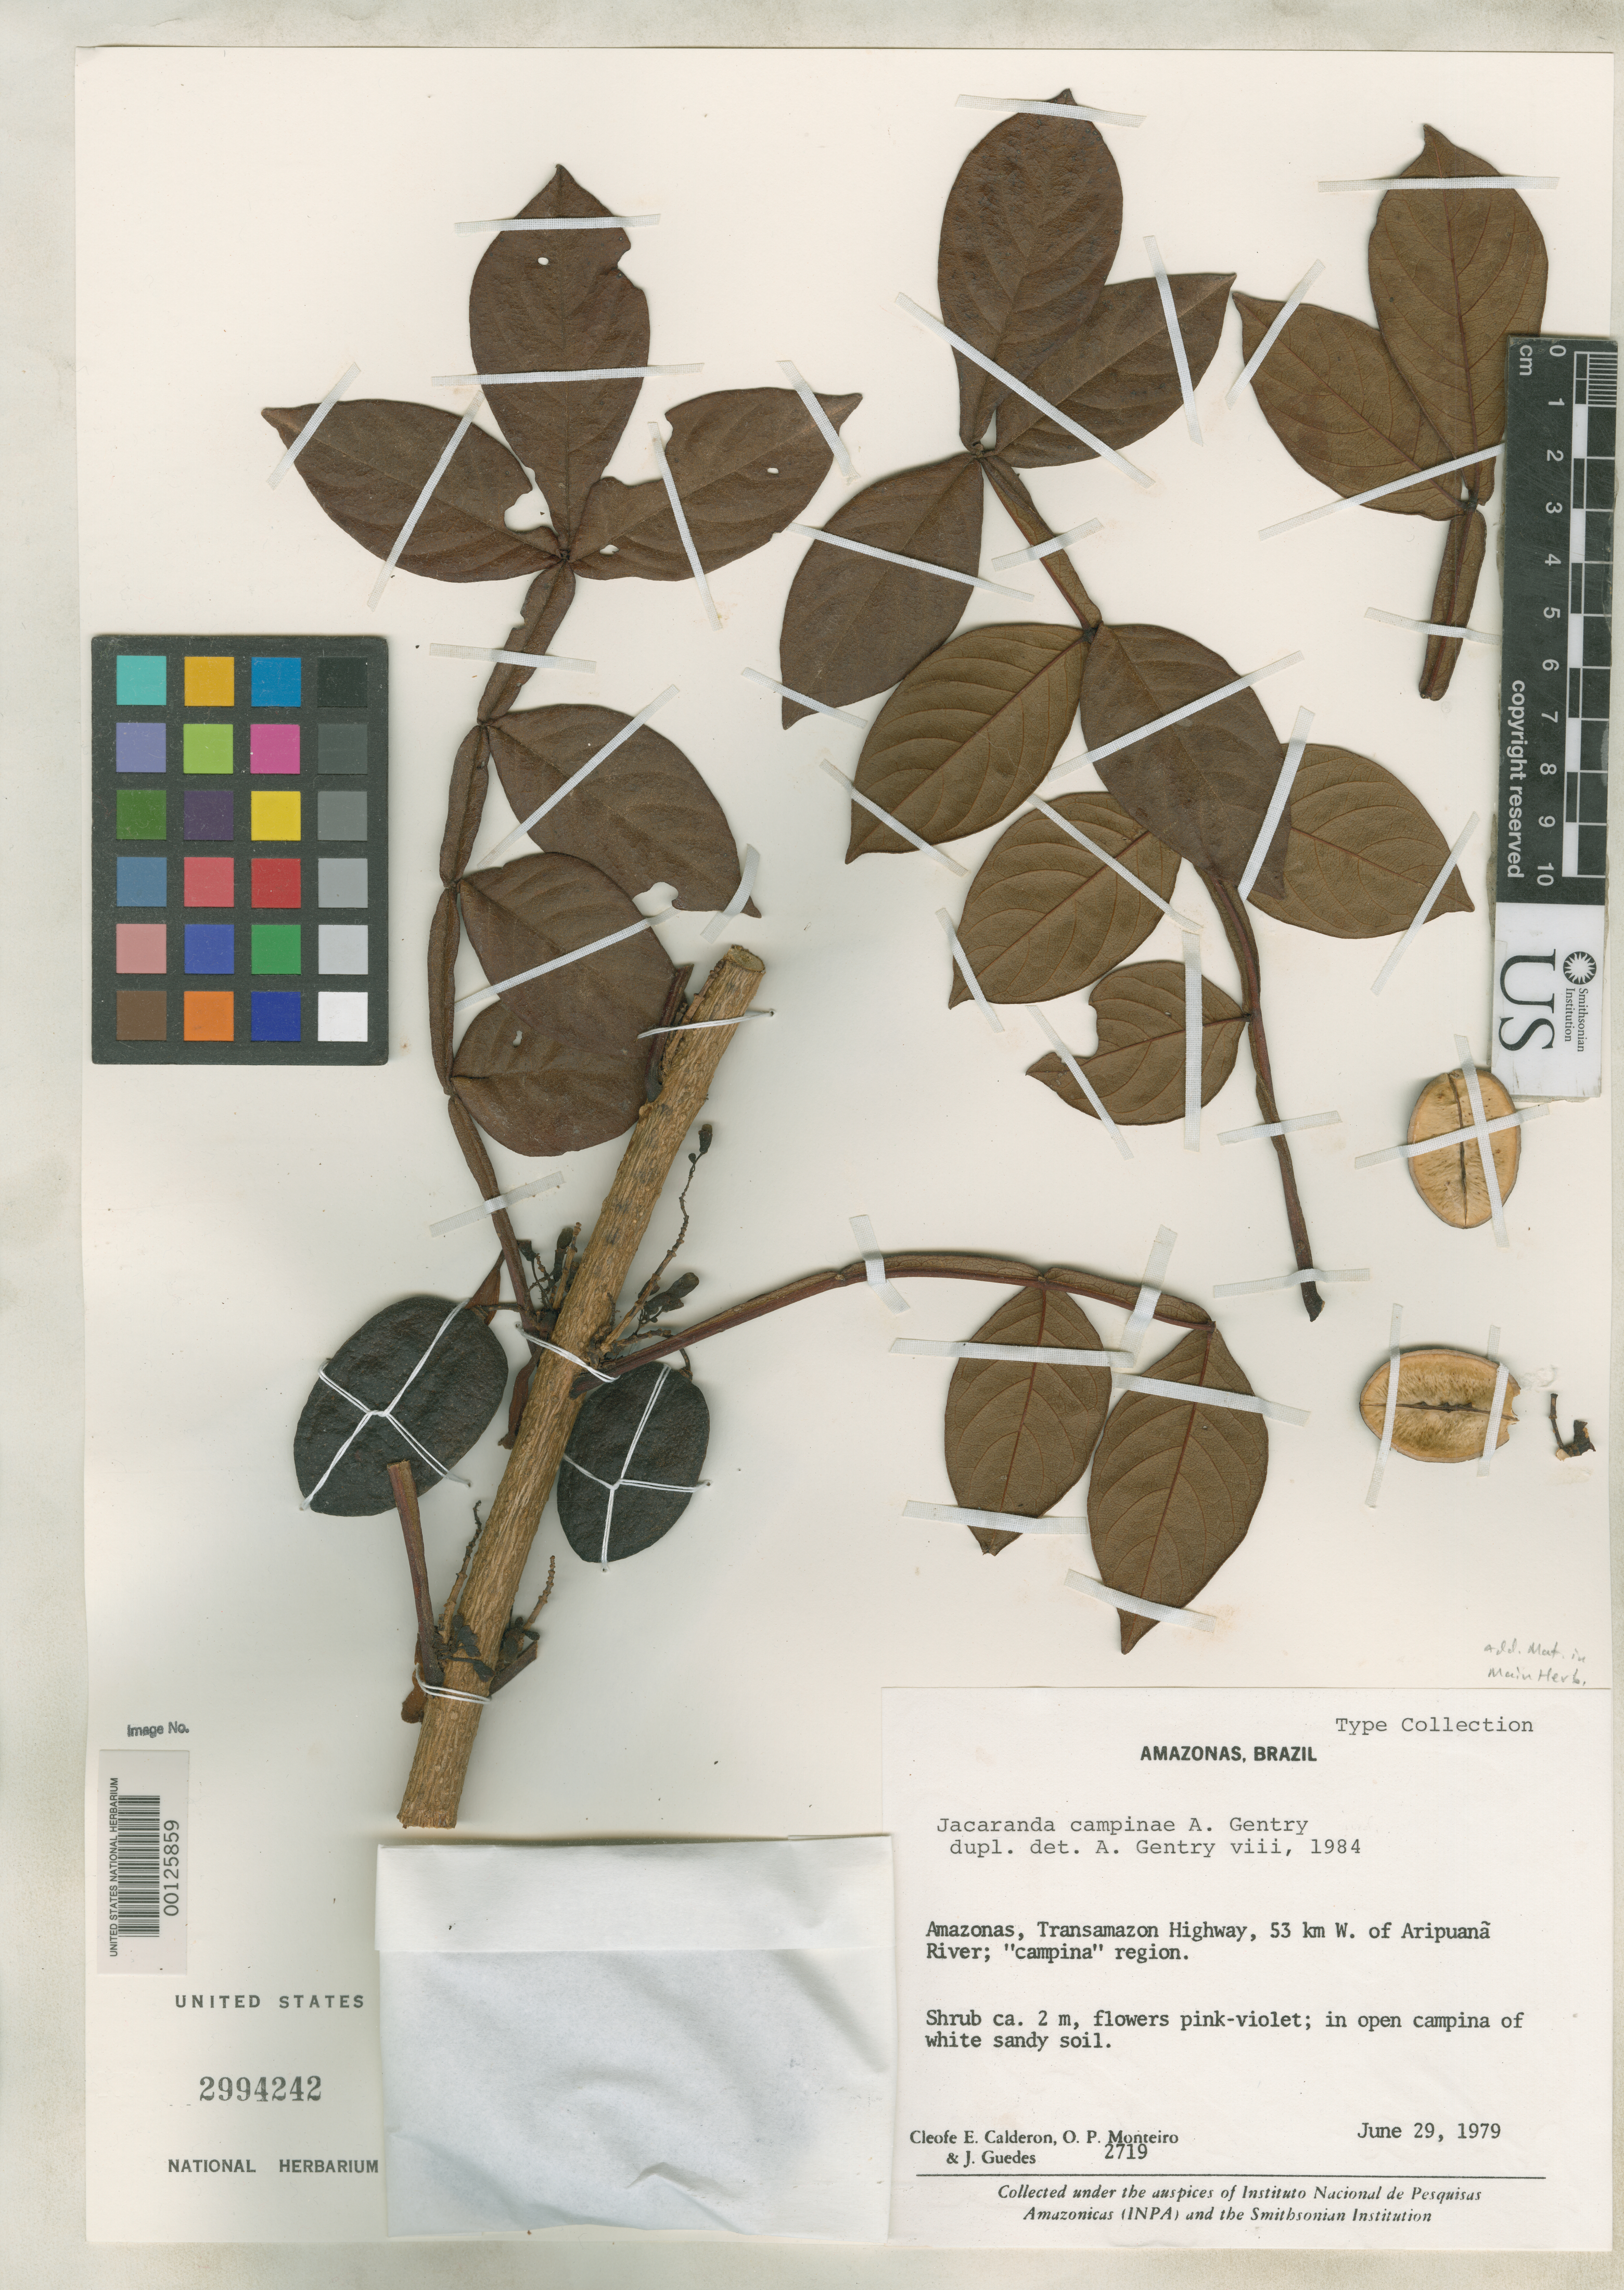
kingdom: Plantae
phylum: Tracheophyta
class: Magnoliopsida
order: Lamiales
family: Bignoniaceae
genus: Jacaranda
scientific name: Jacaranda campinae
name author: A.H. Gentry & Morawetz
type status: Isotype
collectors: C. E. Calderón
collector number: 2719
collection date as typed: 29 Jun 1979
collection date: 1979-06-29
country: Brazil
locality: Transamazon hwy, 53 km W of Aripuana River.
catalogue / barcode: US 2994242